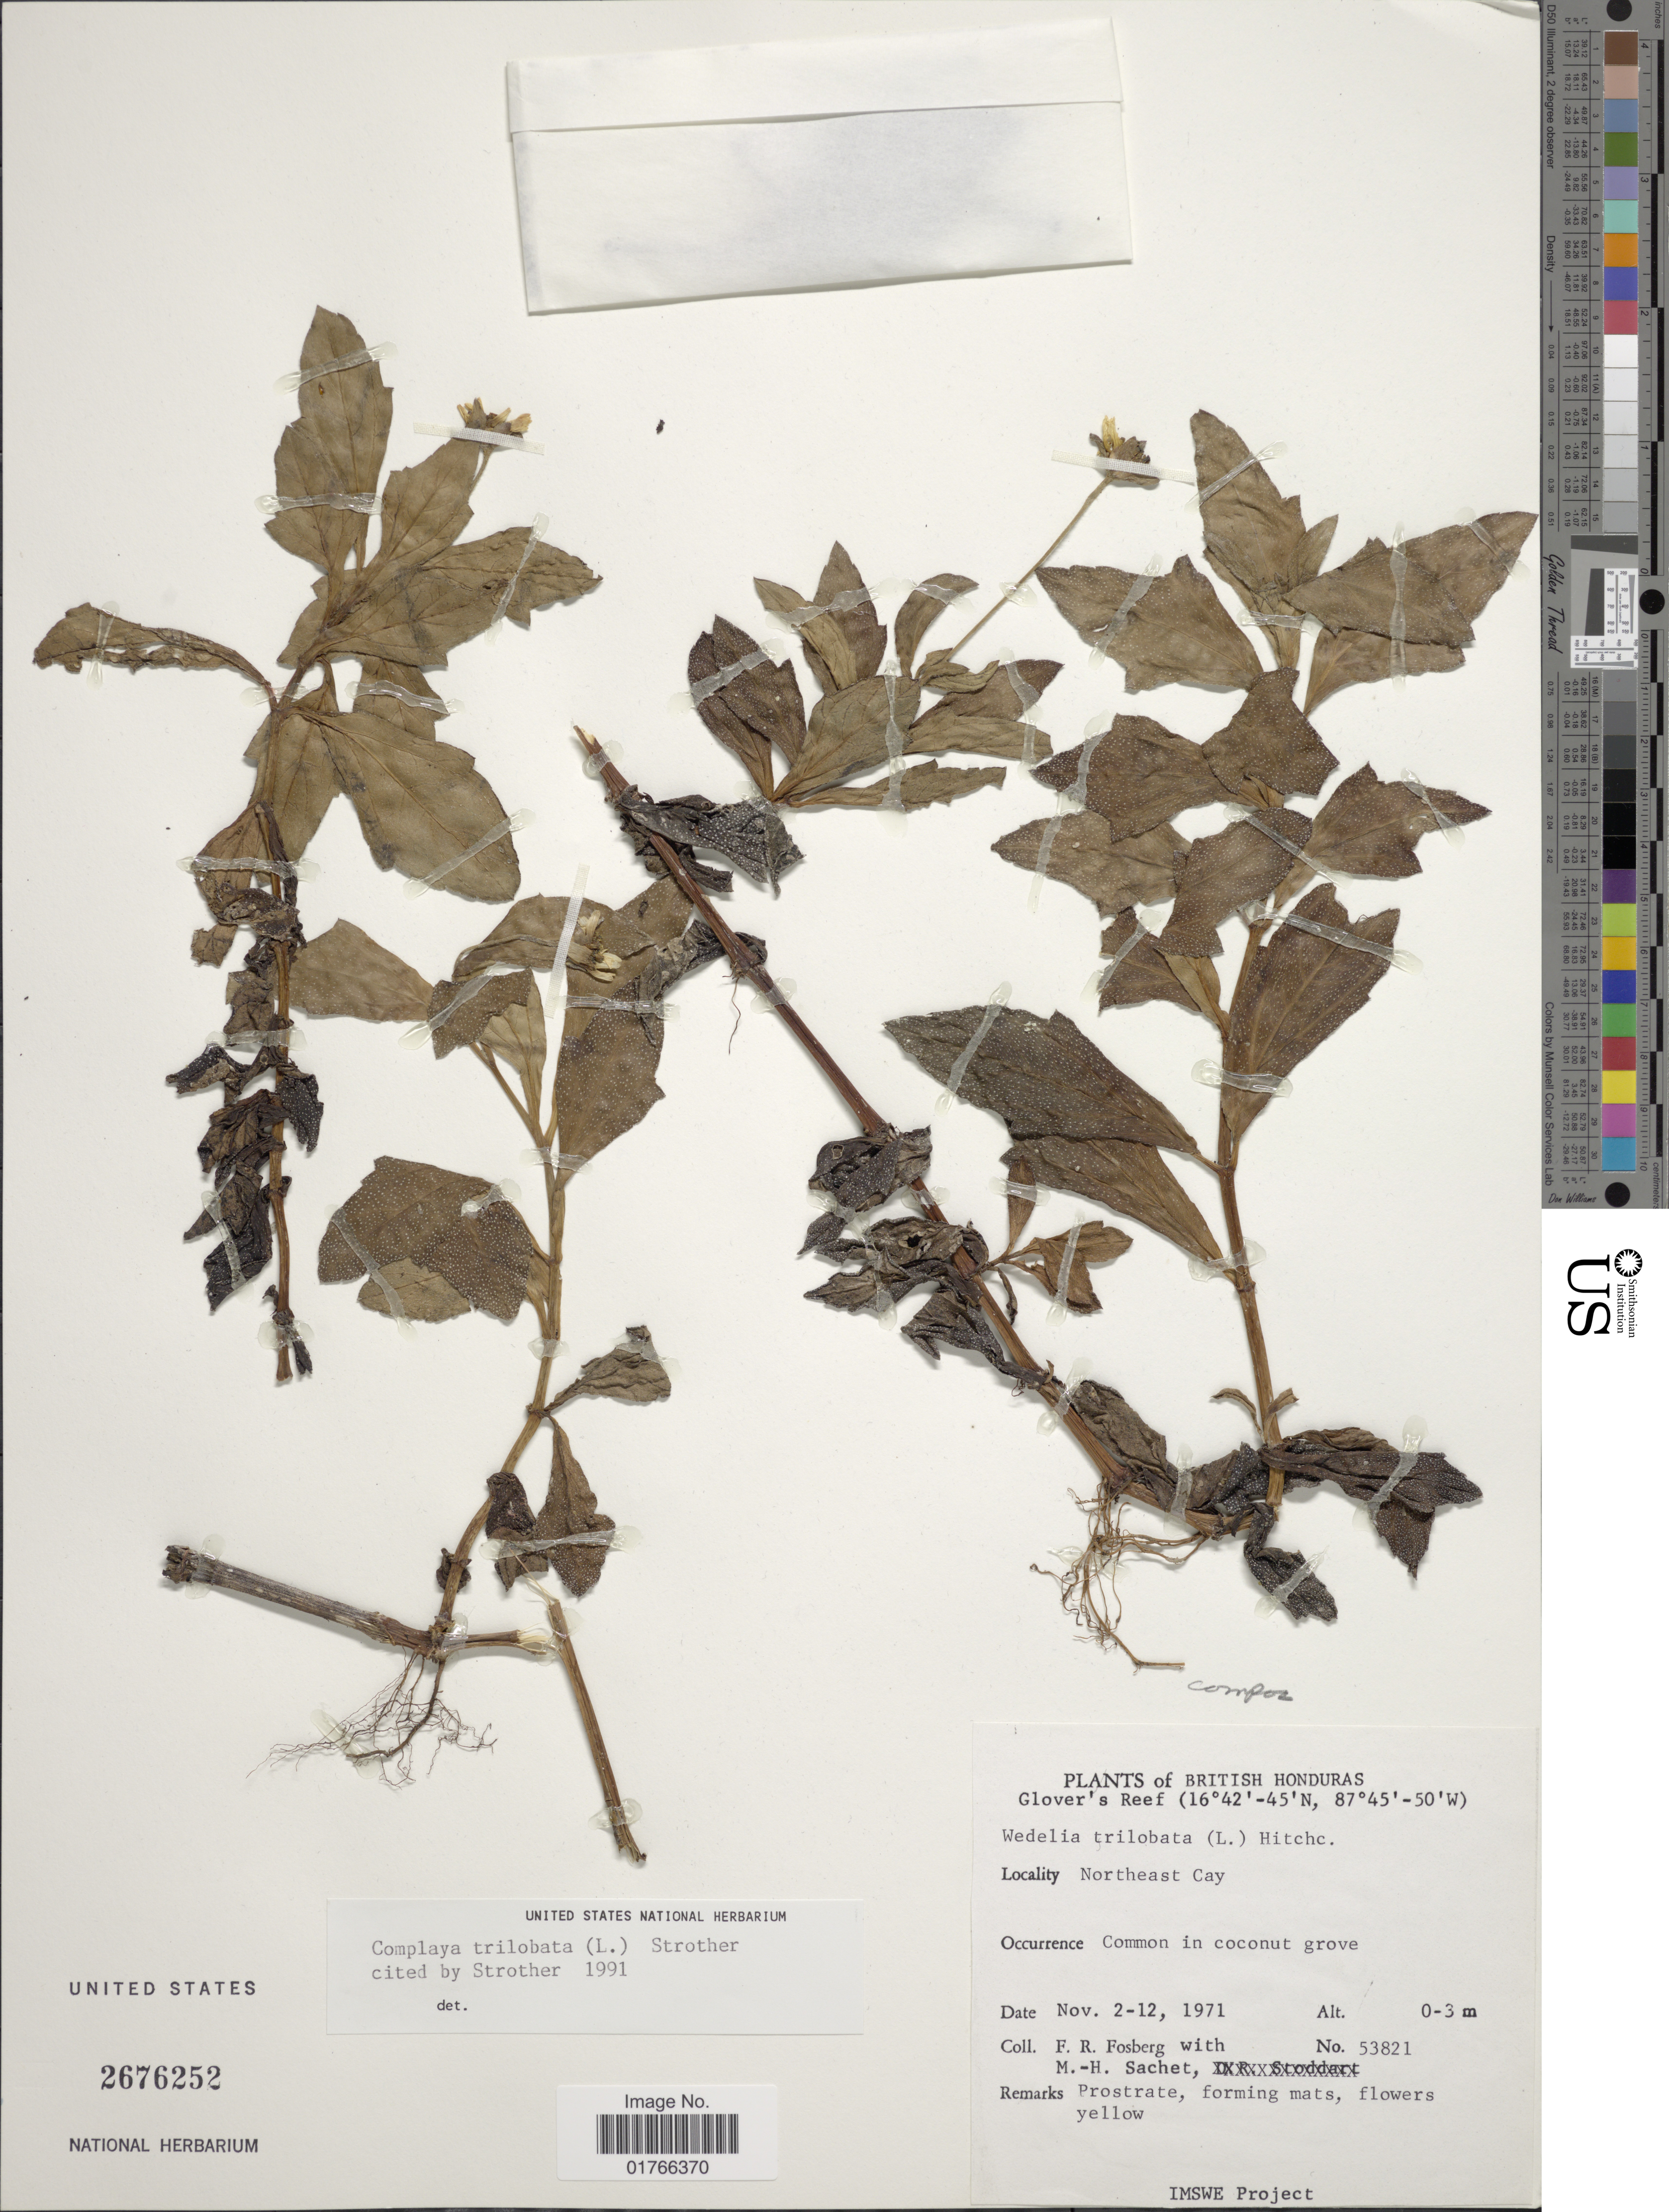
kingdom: Plantae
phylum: Tracheophyta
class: Magnoliopsida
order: Asterales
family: Asteraceae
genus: Sphagneticola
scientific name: Sphagneticola trilobata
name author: (L.) Pruski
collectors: F. R. Fosberg & M.-H. Sachet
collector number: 53821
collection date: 1971-11-02/1971-11-12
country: Belize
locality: British Honduras, Glover's Reef, Northeast Cay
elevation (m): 0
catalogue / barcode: US 2676252